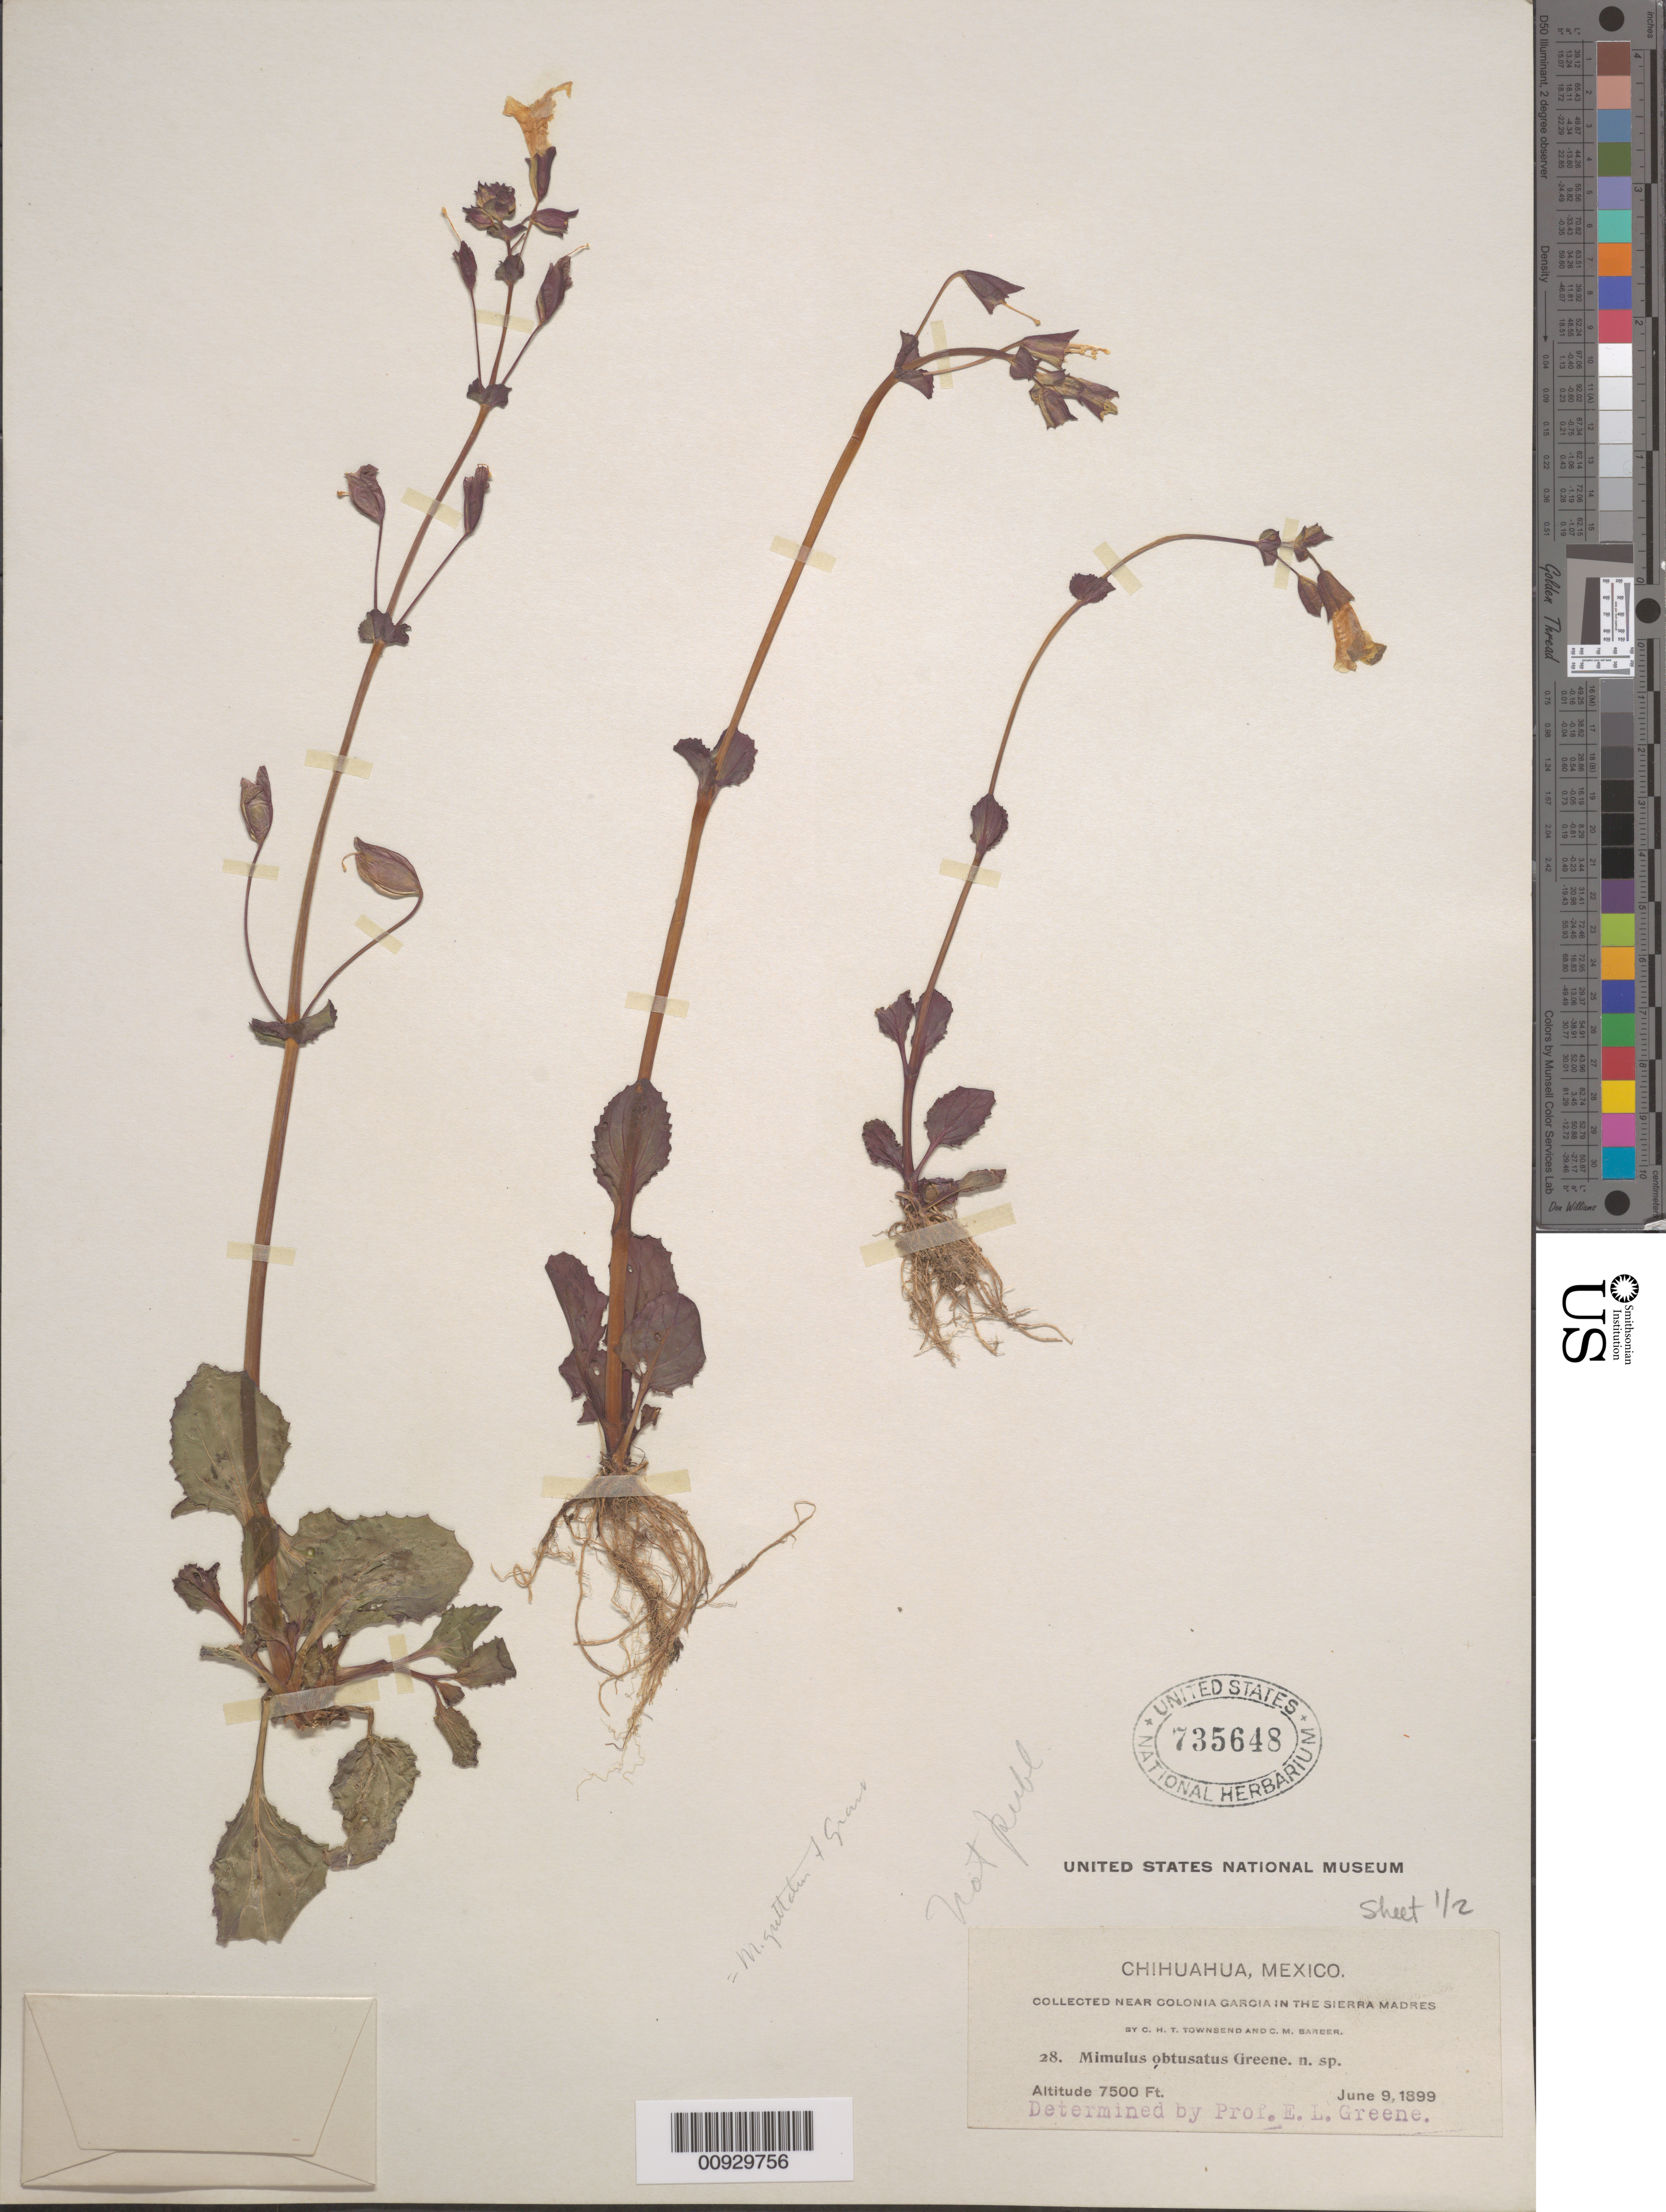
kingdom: Plantae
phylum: Tracheophyta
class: Magnoliopsida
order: Lamiales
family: Phrymaceae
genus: Mimulus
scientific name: Mimulus guttatus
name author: DC.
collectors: C. H. T. Townsend & C. Barber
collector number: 28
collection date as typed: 09 Jun 1899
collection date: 1899-06-09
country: Mexico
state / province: Chihuahua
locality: Near Colonia García in the Sierra Madres.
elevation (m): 2286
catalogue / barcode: US 735648